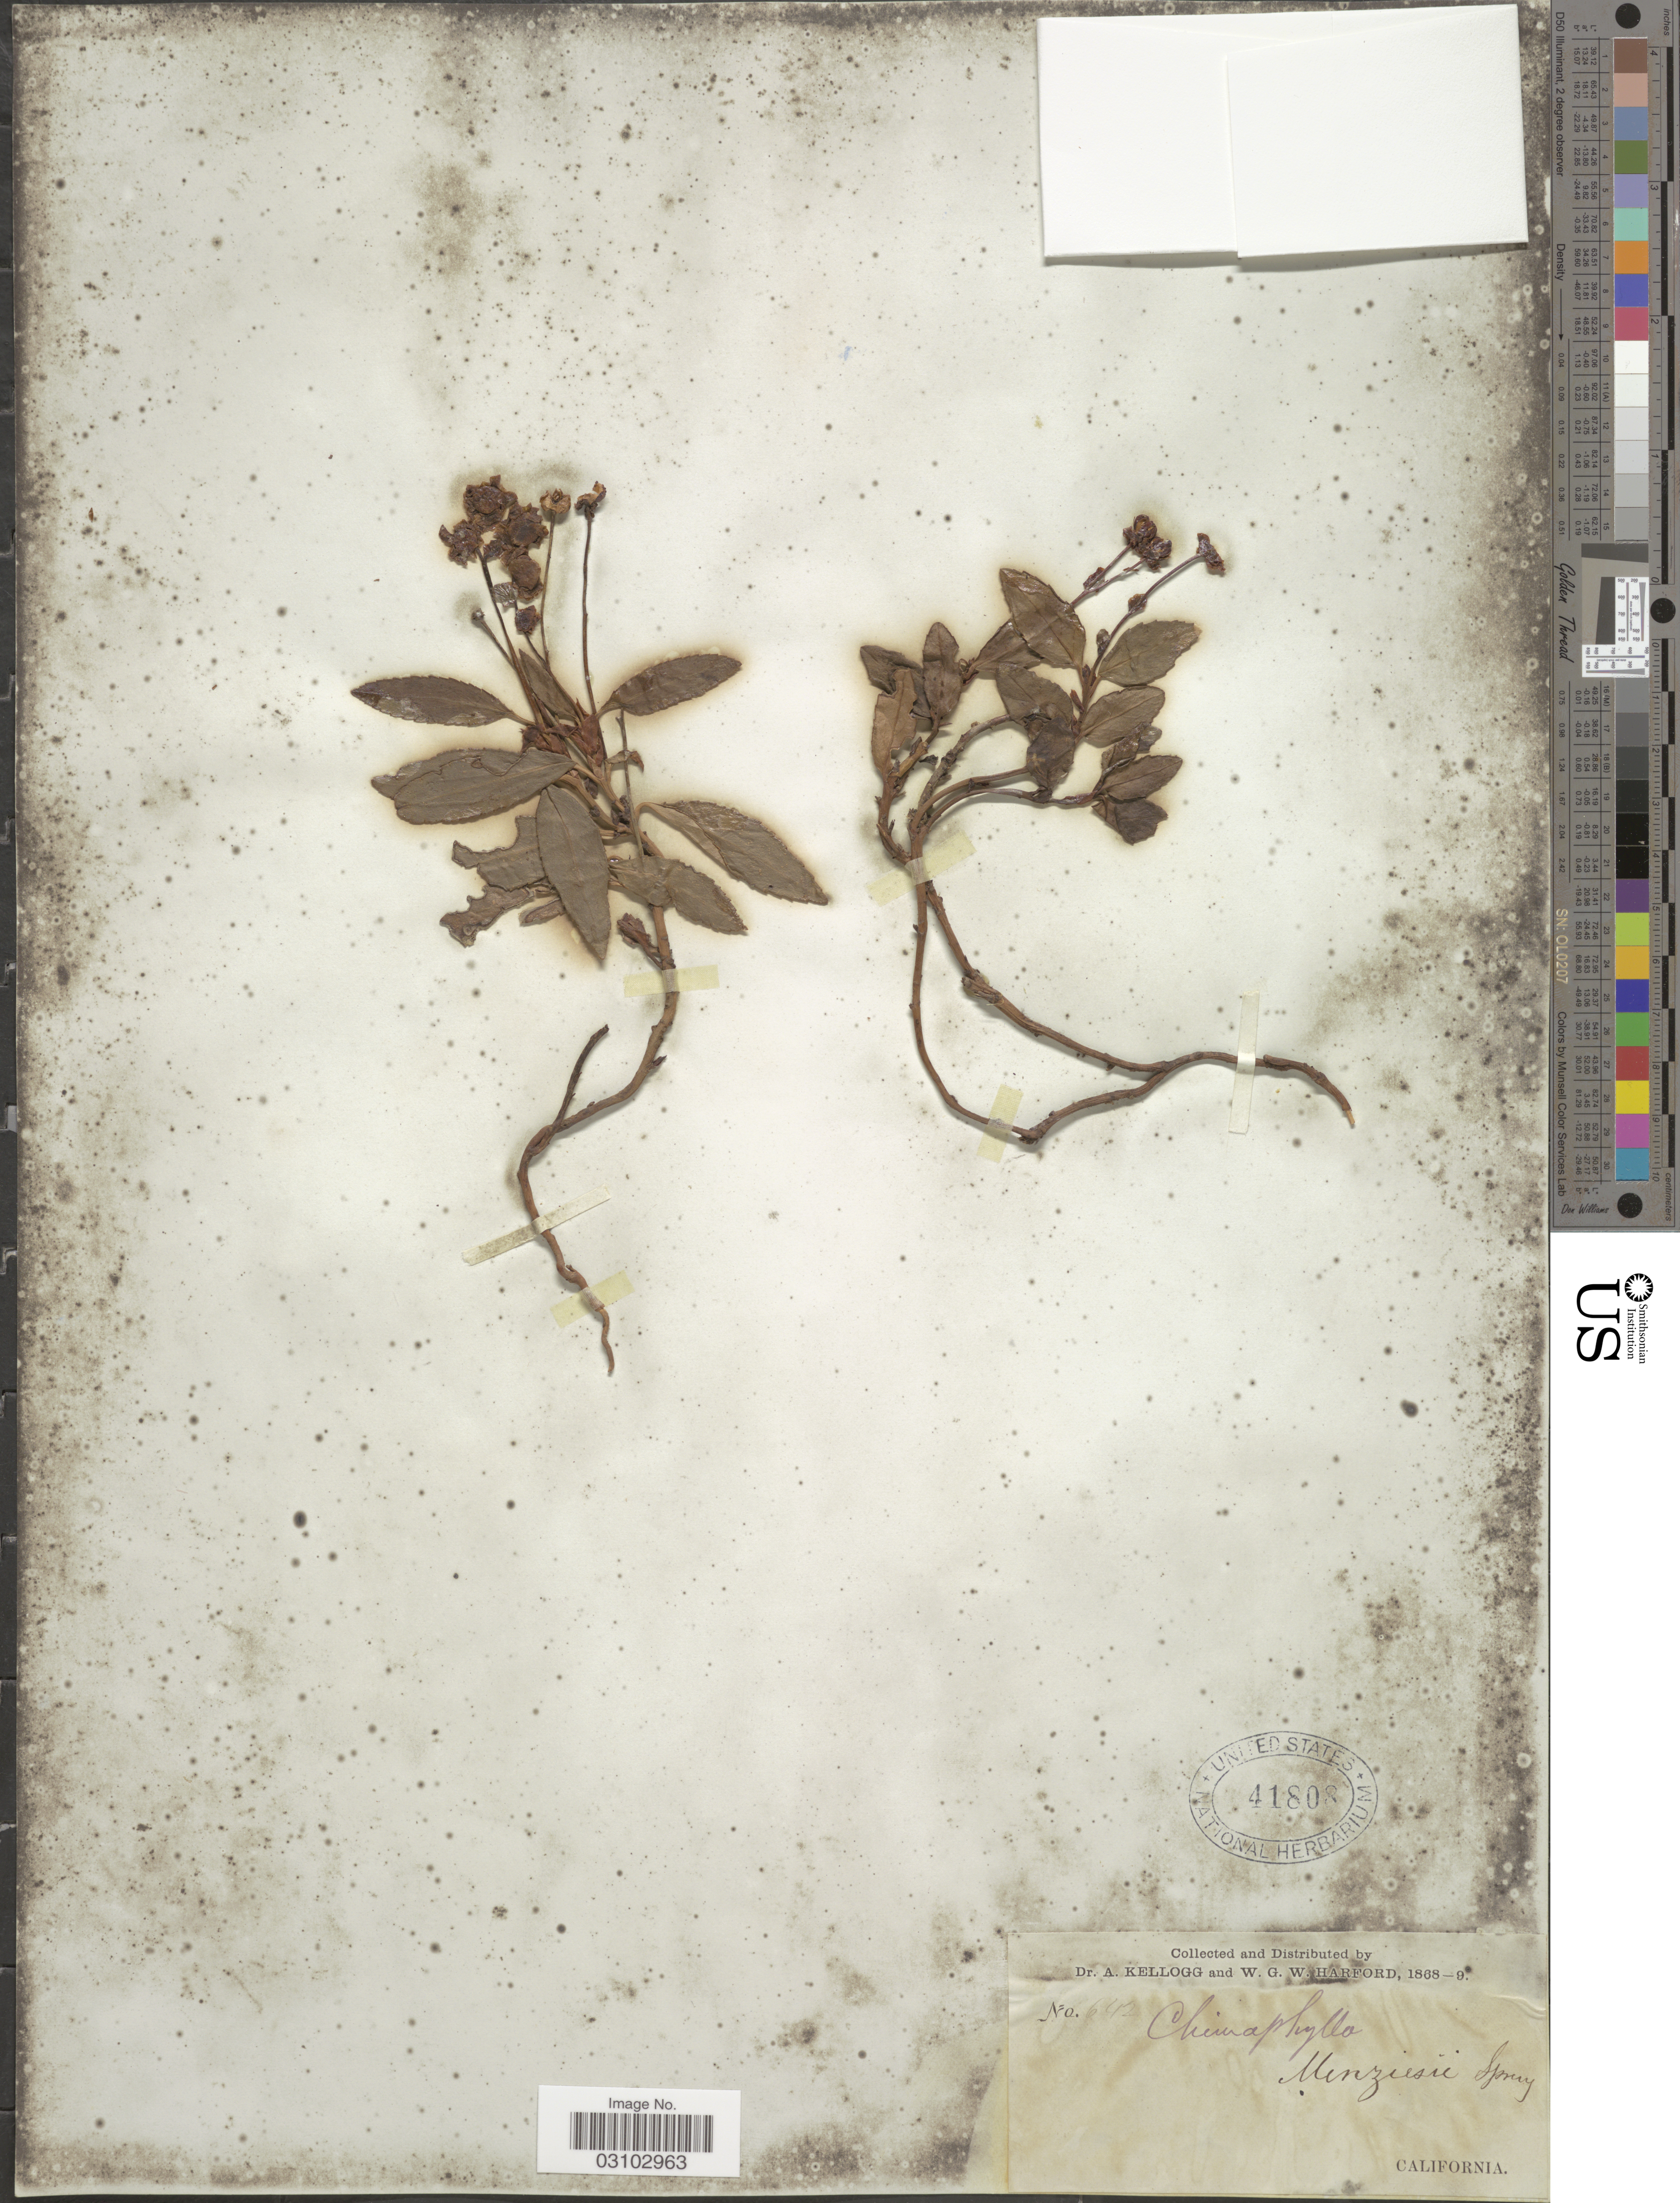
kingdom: Plantae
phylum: Tracheophyta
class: Magnoliopsida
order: Ericales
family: Ericaceae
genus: Chimaphila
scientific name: Chimaphila menziesii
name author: (R. Br. ex G. Don) Spreng.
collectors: A. Kellogg & W. G. W. Harford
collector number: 642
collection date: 1868/1869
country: United States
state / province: California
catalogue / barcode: US 41808